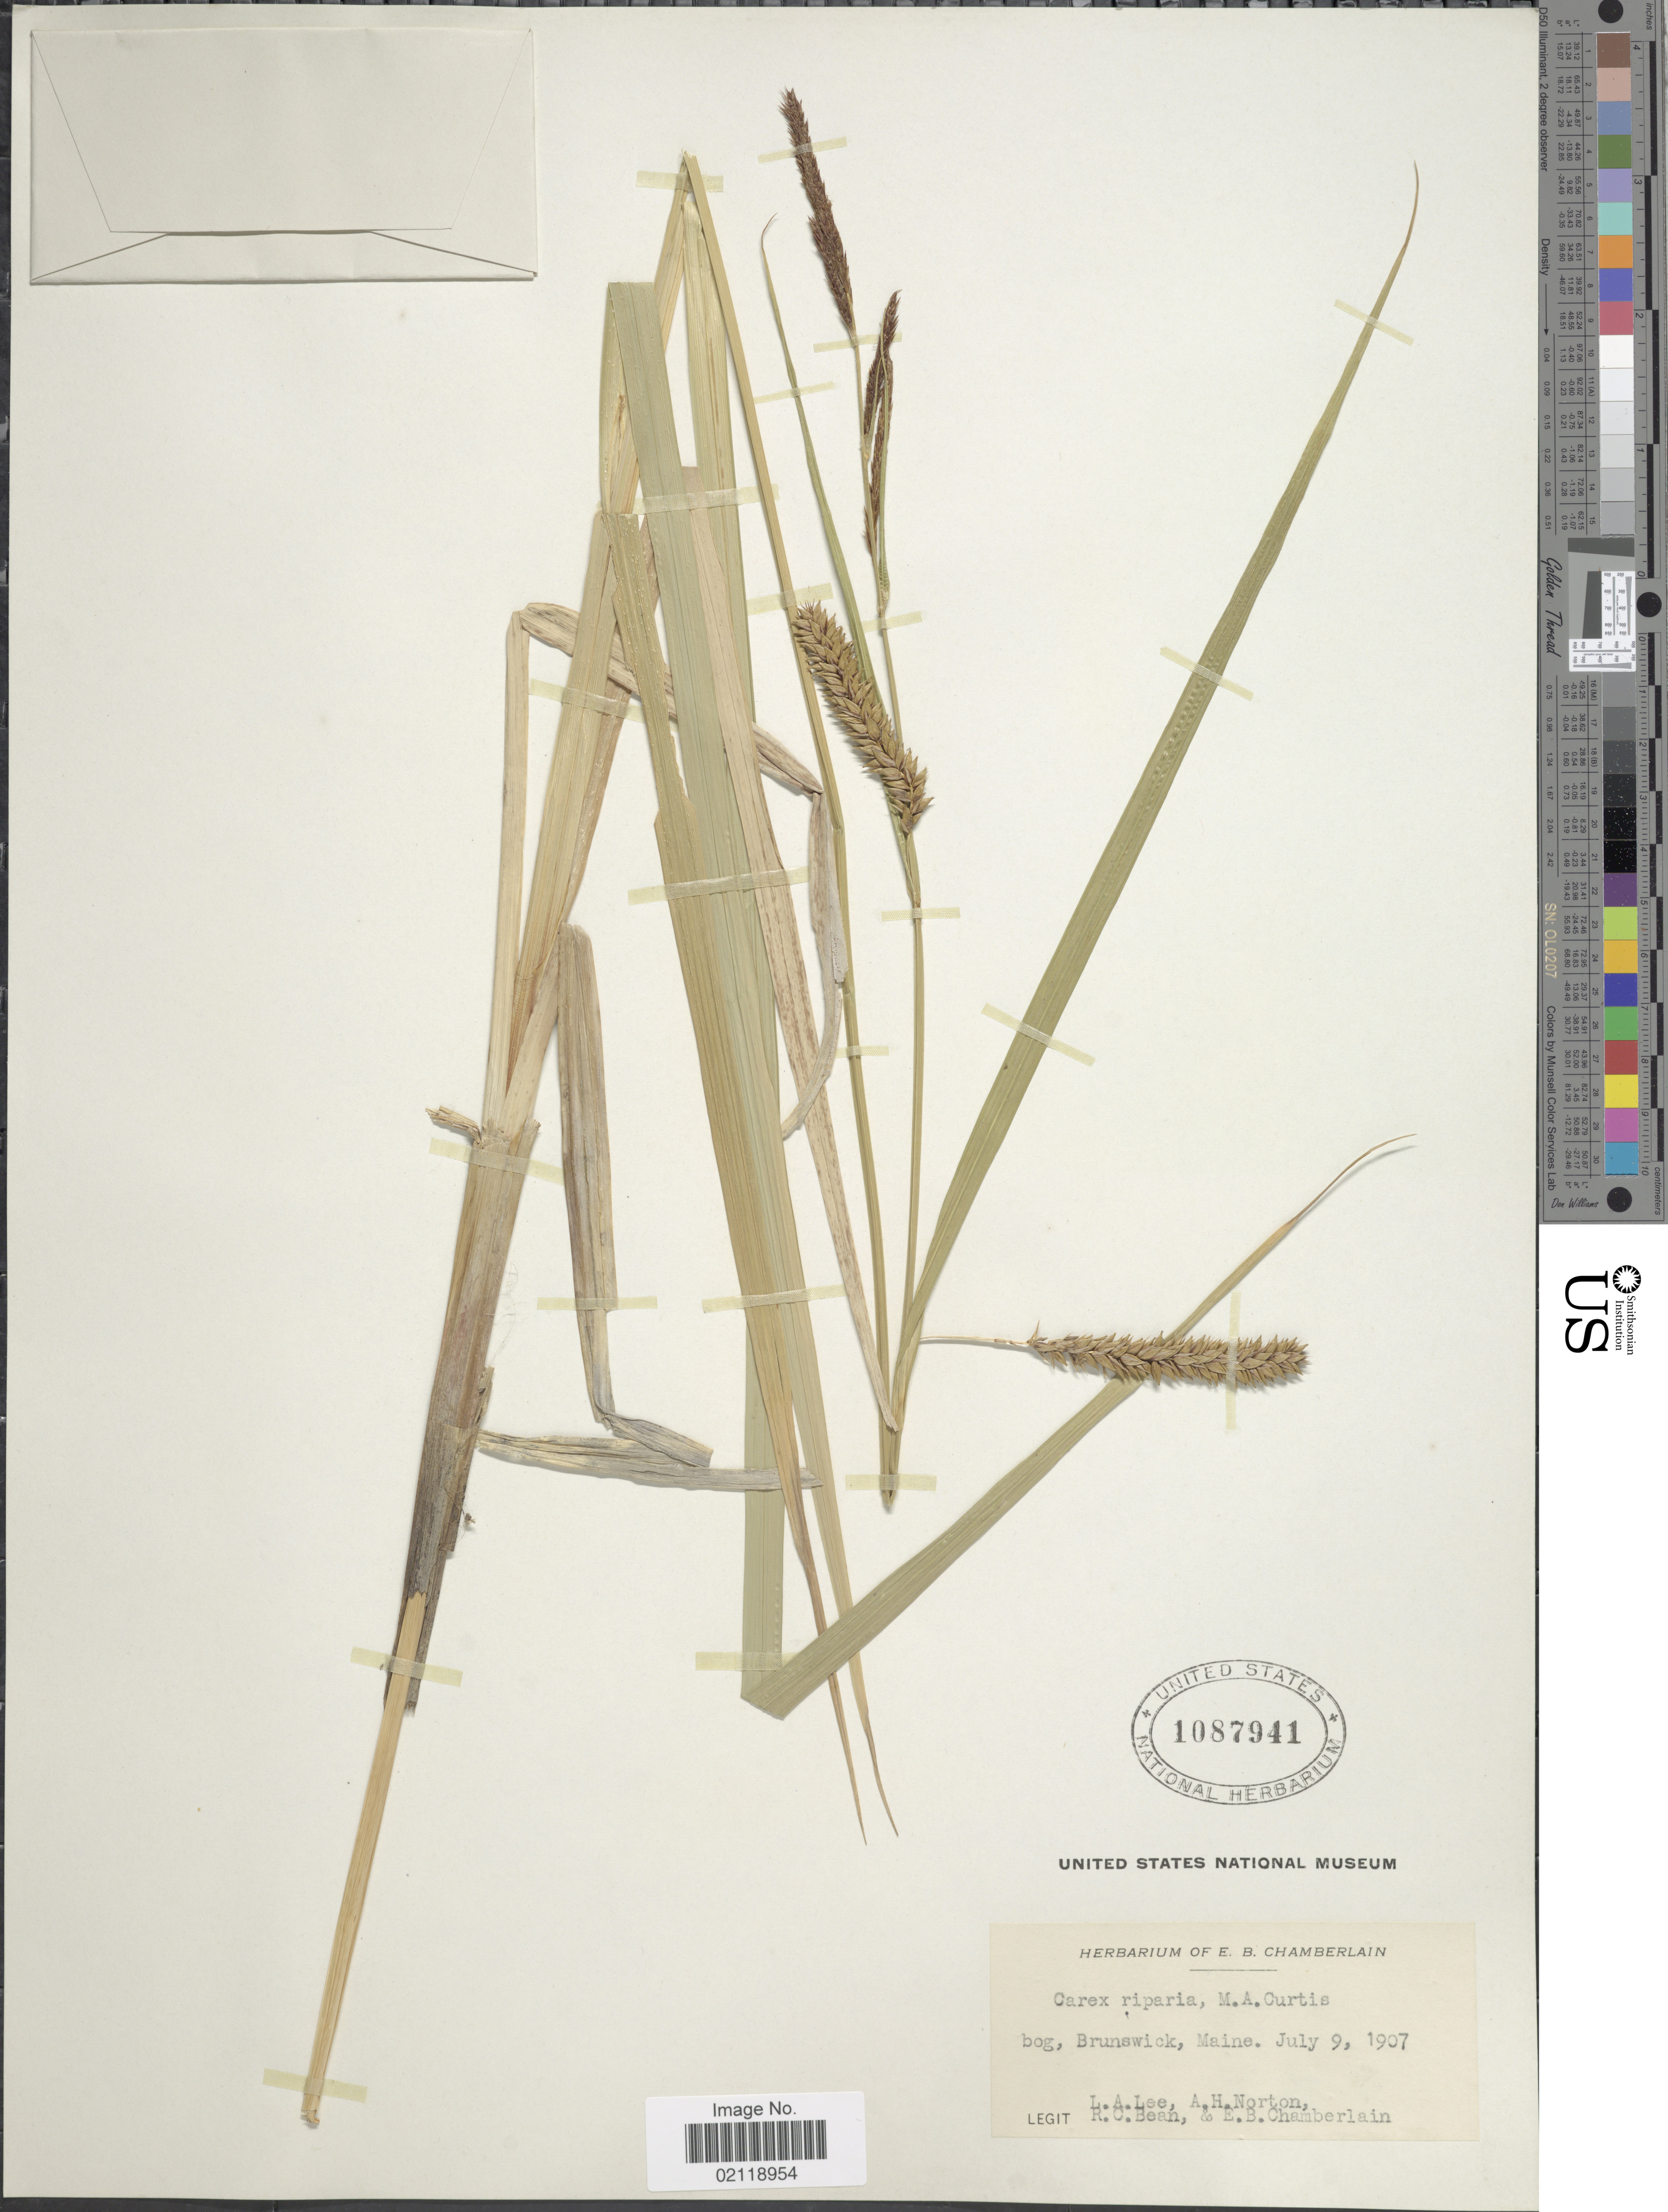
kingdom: Plantae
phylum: Tracheophyta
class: Liliopsida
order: Poales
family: Cyperaceae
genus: Carex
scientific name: Carex lacustris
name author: Willd.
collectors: L. Lee, A. Norton, R. Bean & E. Chamberlain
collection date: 1907-07-09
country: United States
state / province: Maine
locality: Bog, Brunswick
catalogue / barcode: US 1087941